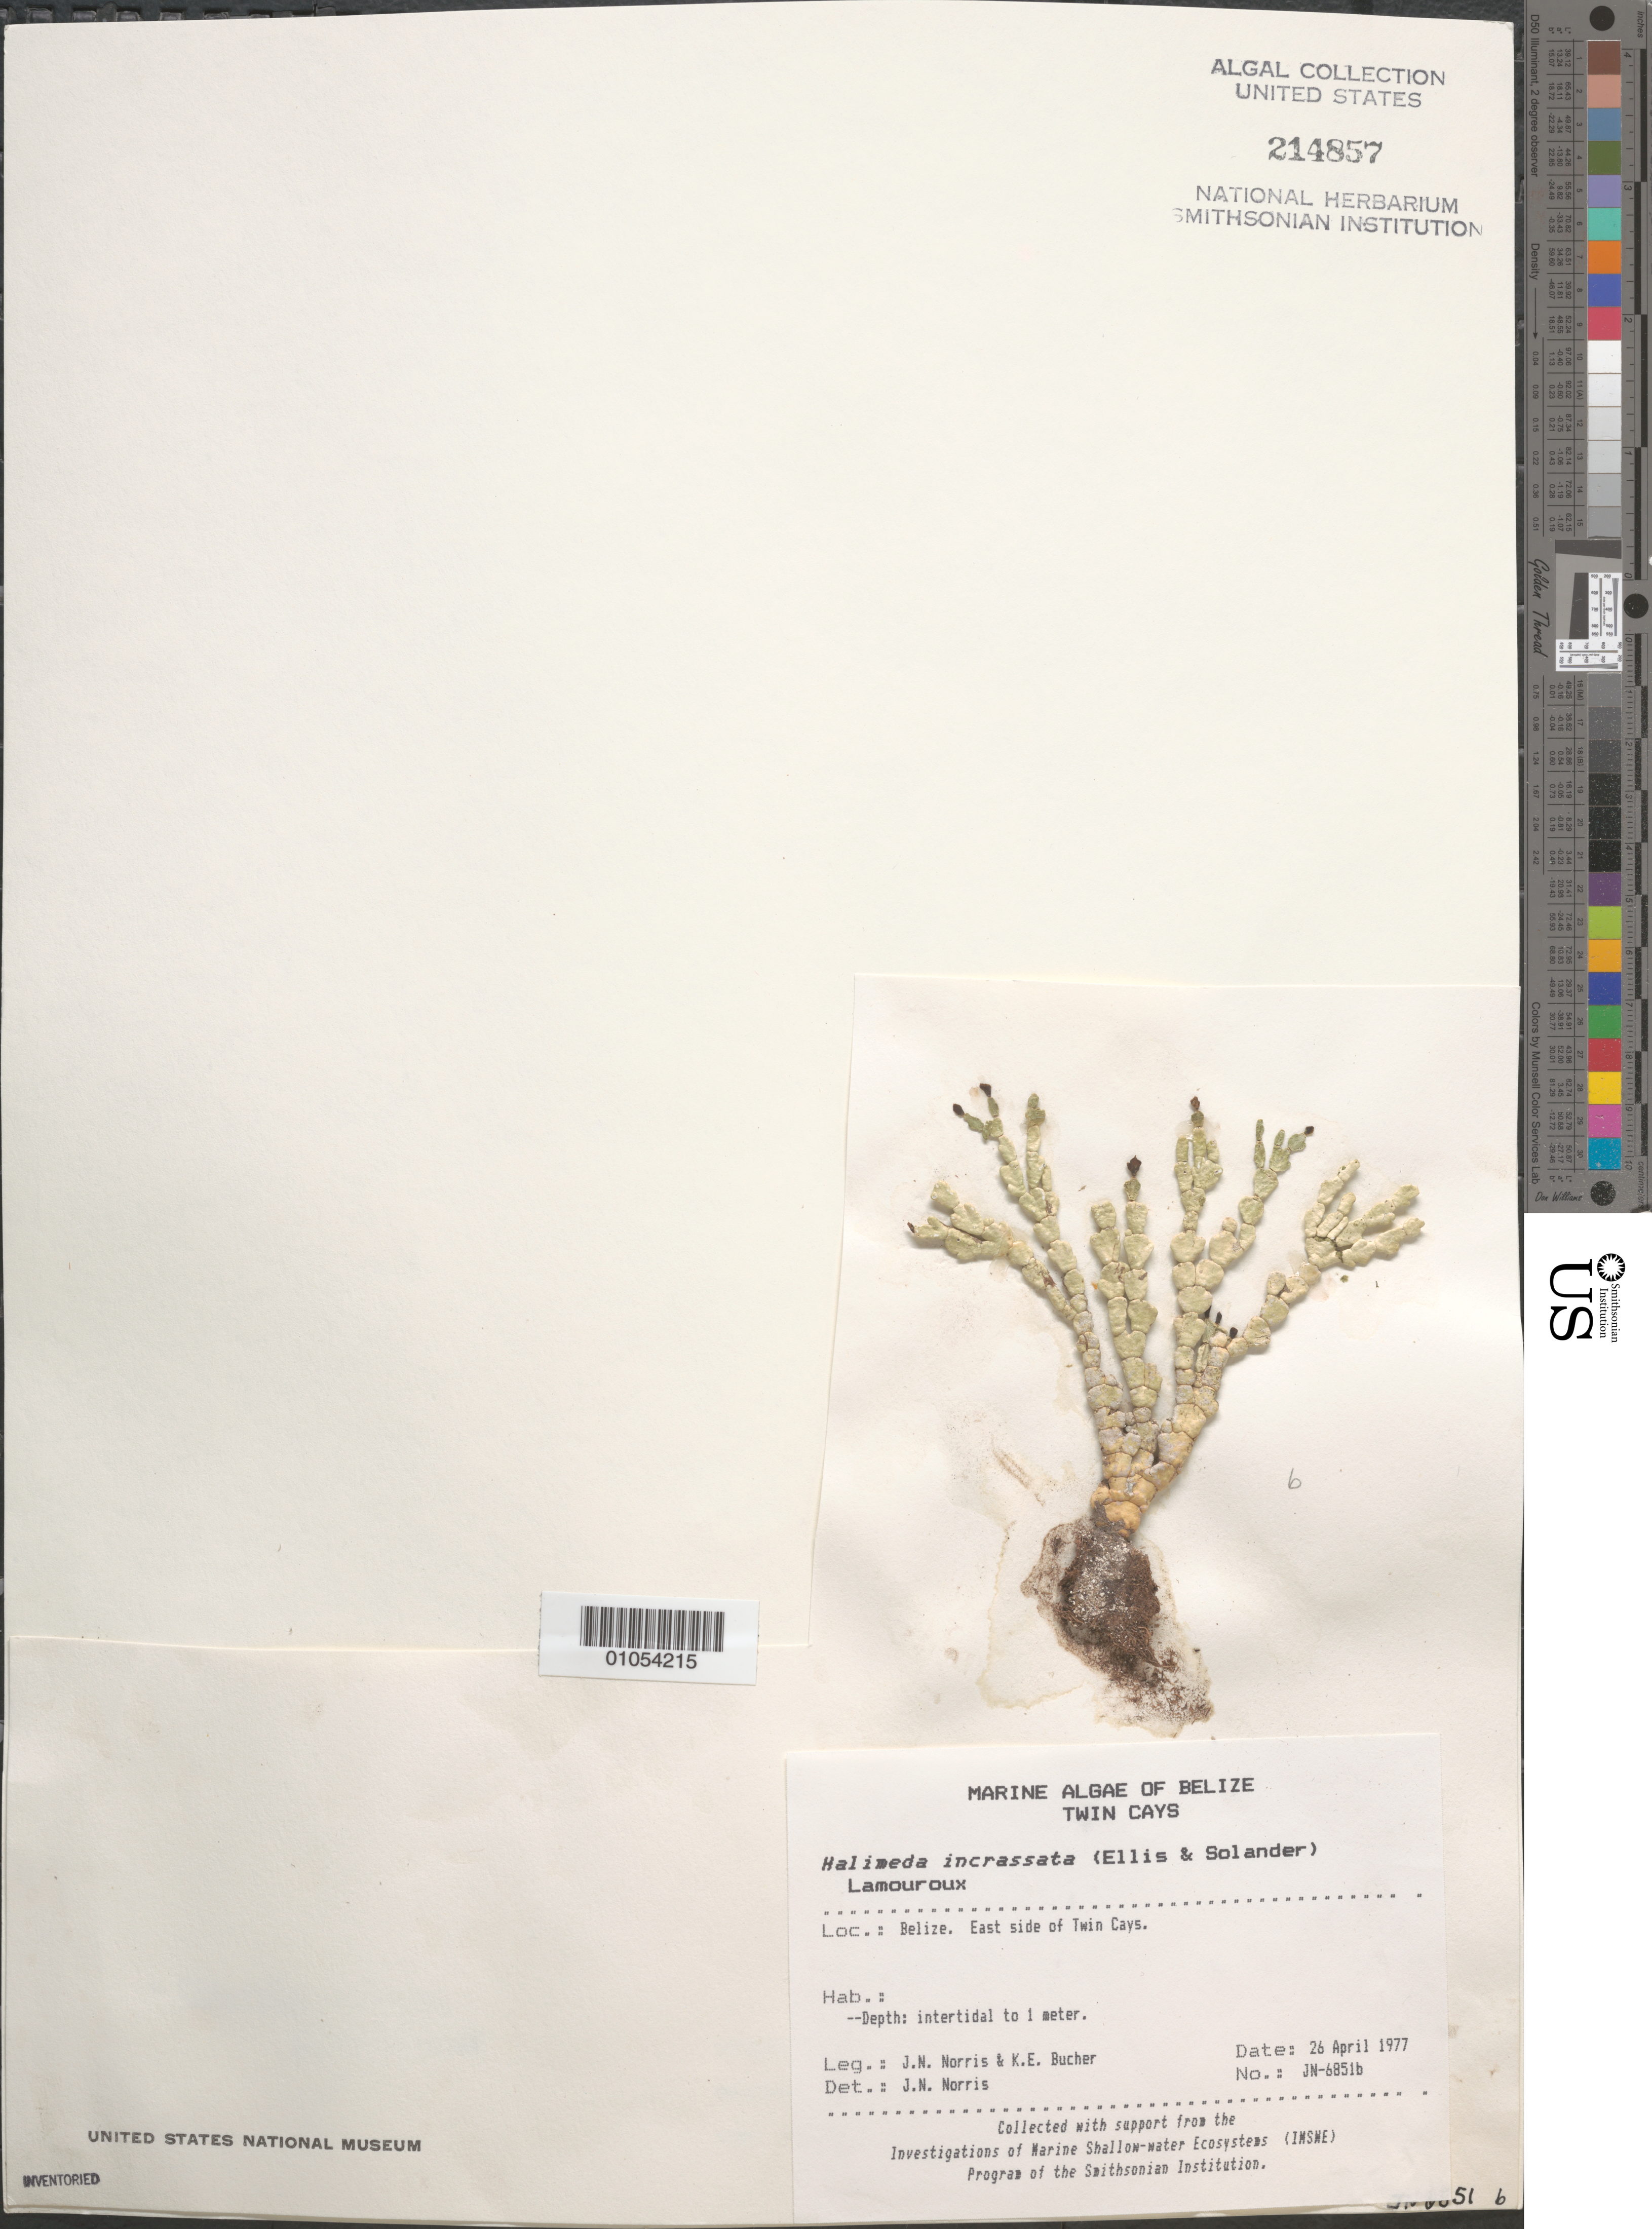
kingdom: Plantae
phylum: Chlorophyta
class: Ulvophyceae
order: Bryopsidales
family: Halimedaceae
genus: Halimeda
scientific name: Halimeda incrassata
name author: (J. Ellis) J.V.Lamouroux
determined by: Norris, James N.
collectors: J. N. Norris & K. E. Bucher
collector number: JN-6851b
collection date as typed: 26 Apr 1977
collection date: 1977-04-26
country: Belize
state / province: Stann Creek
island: Twin Cays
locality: East side of Twin Cays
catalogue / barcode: US 214857